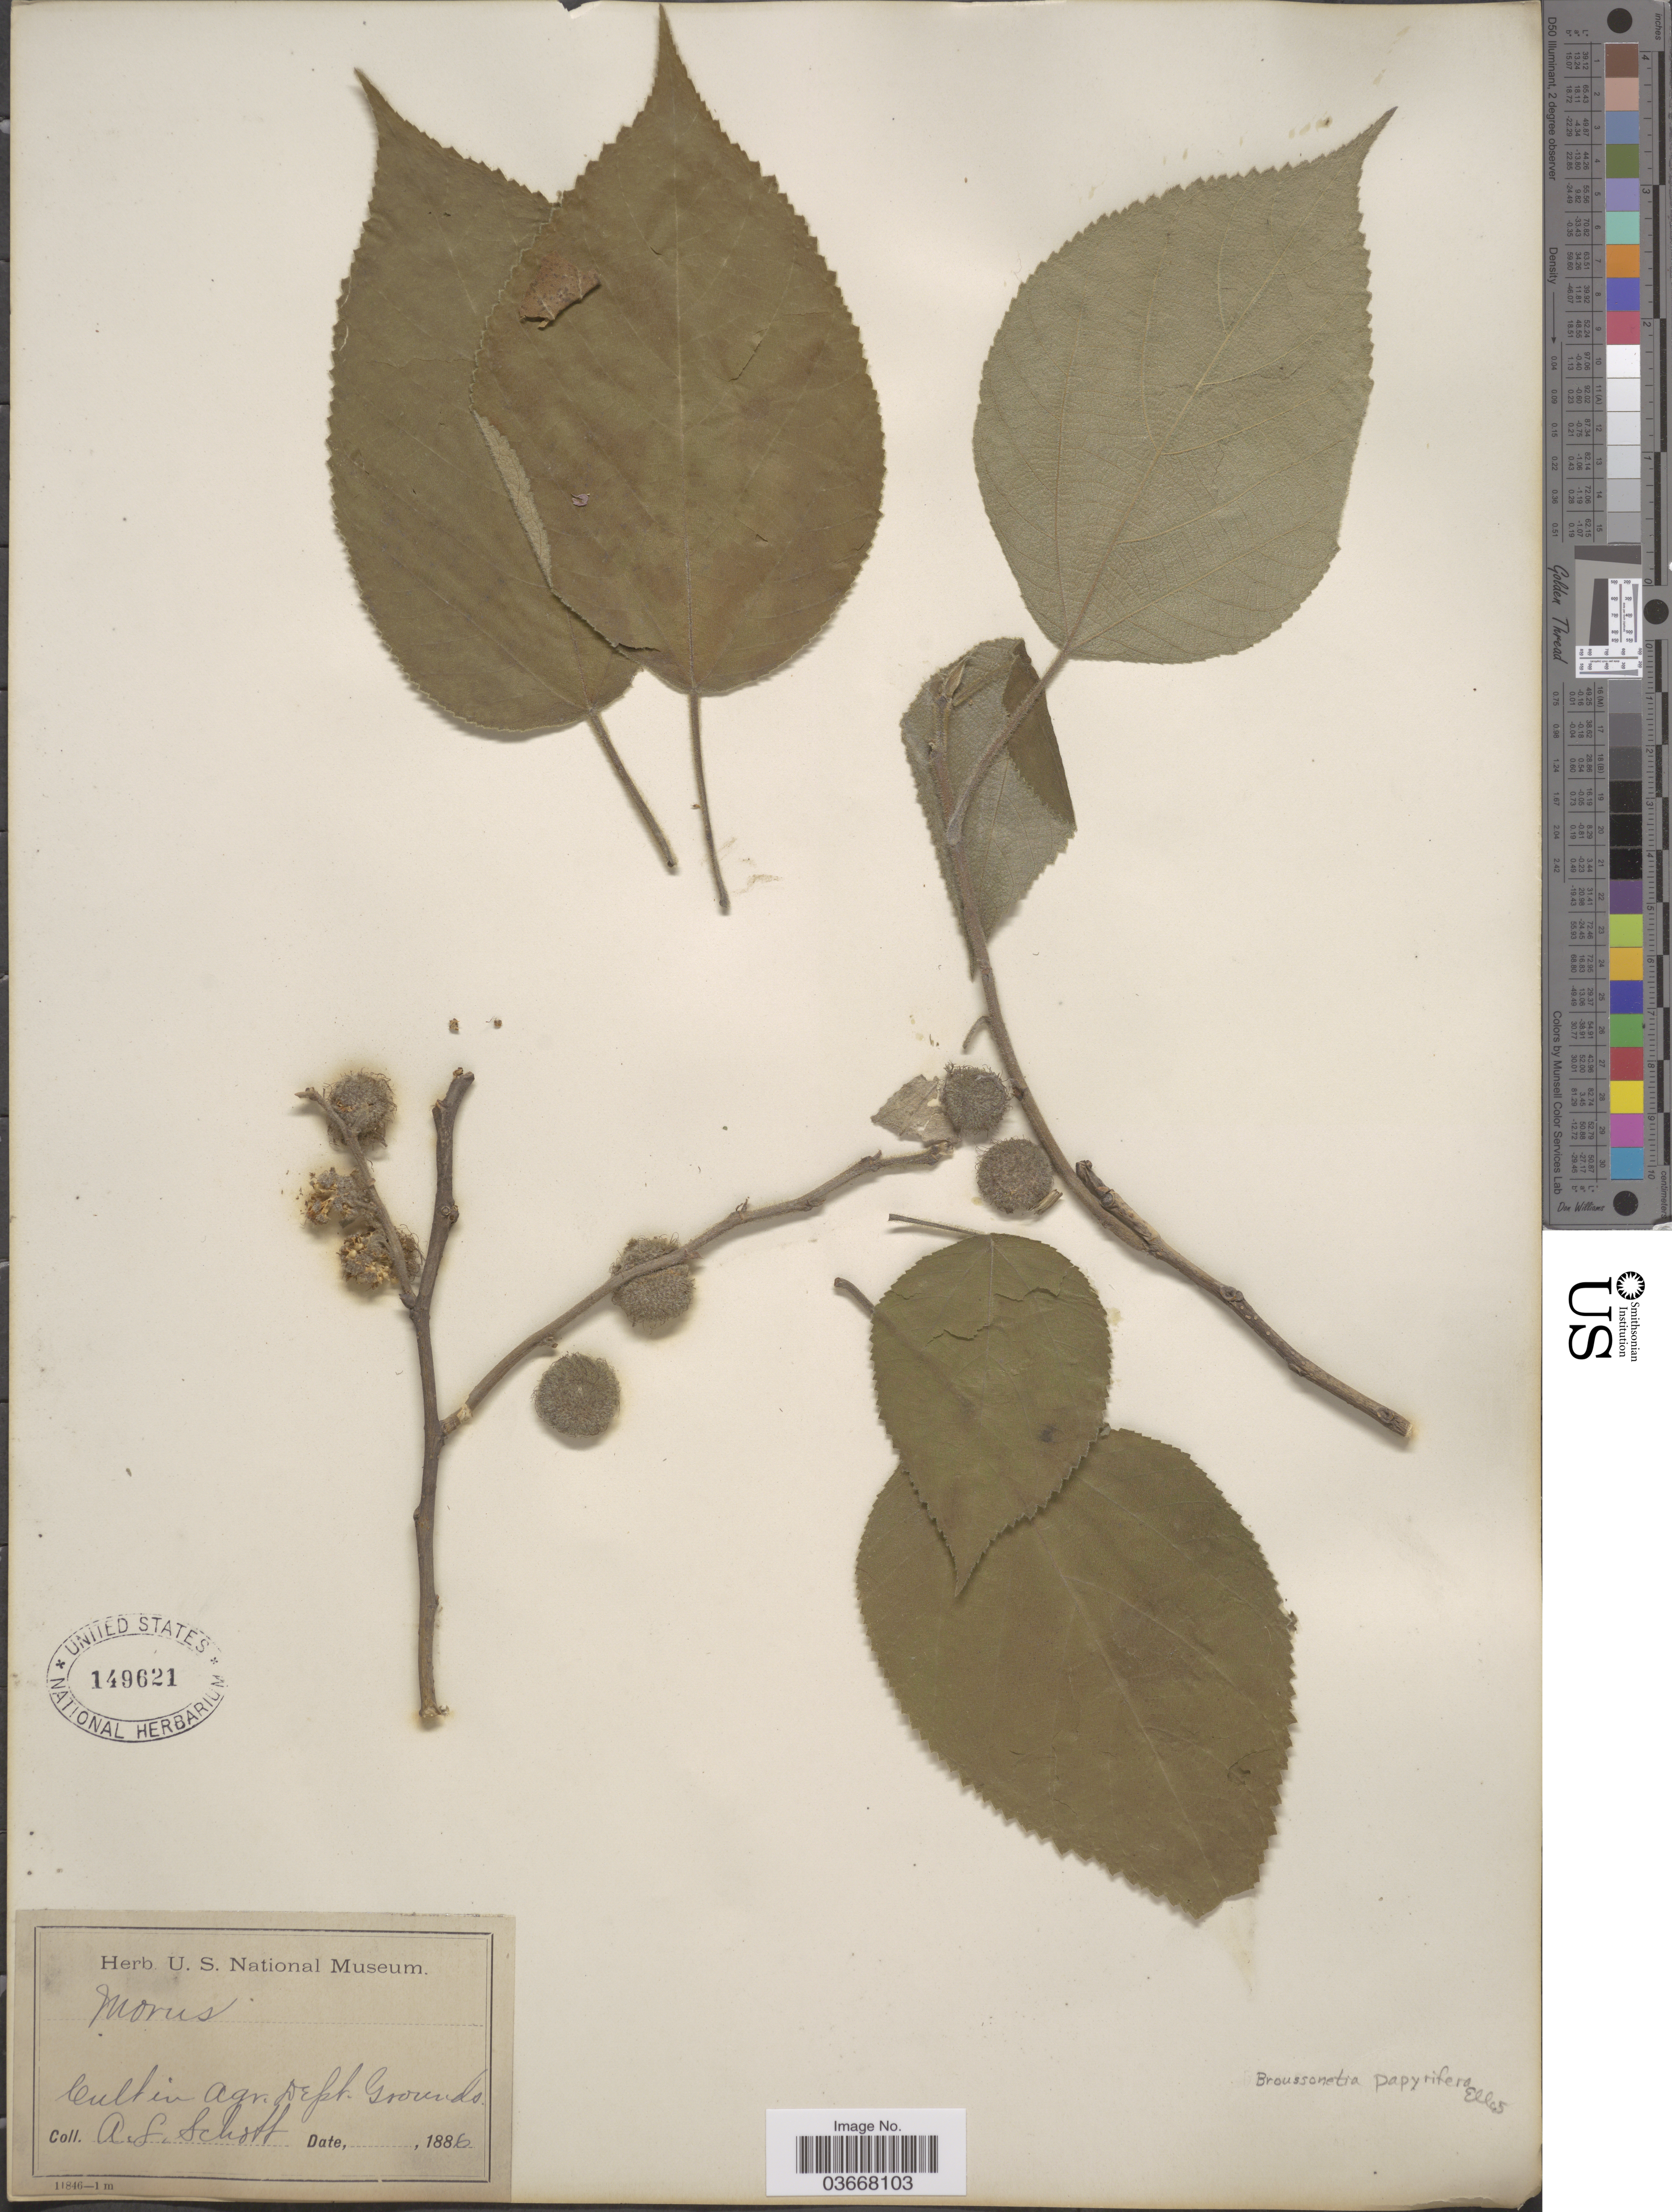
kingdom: Plantae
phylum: Tracheophyta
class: Magnoliopsida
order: Rosales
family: Moraceae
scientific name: Broussoneta papyrifera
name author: (L.) L'Hér. ex Vent.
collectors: A. S. Schott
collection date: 1886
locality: Agr. Dept. Grounds.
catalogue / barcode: US 149621